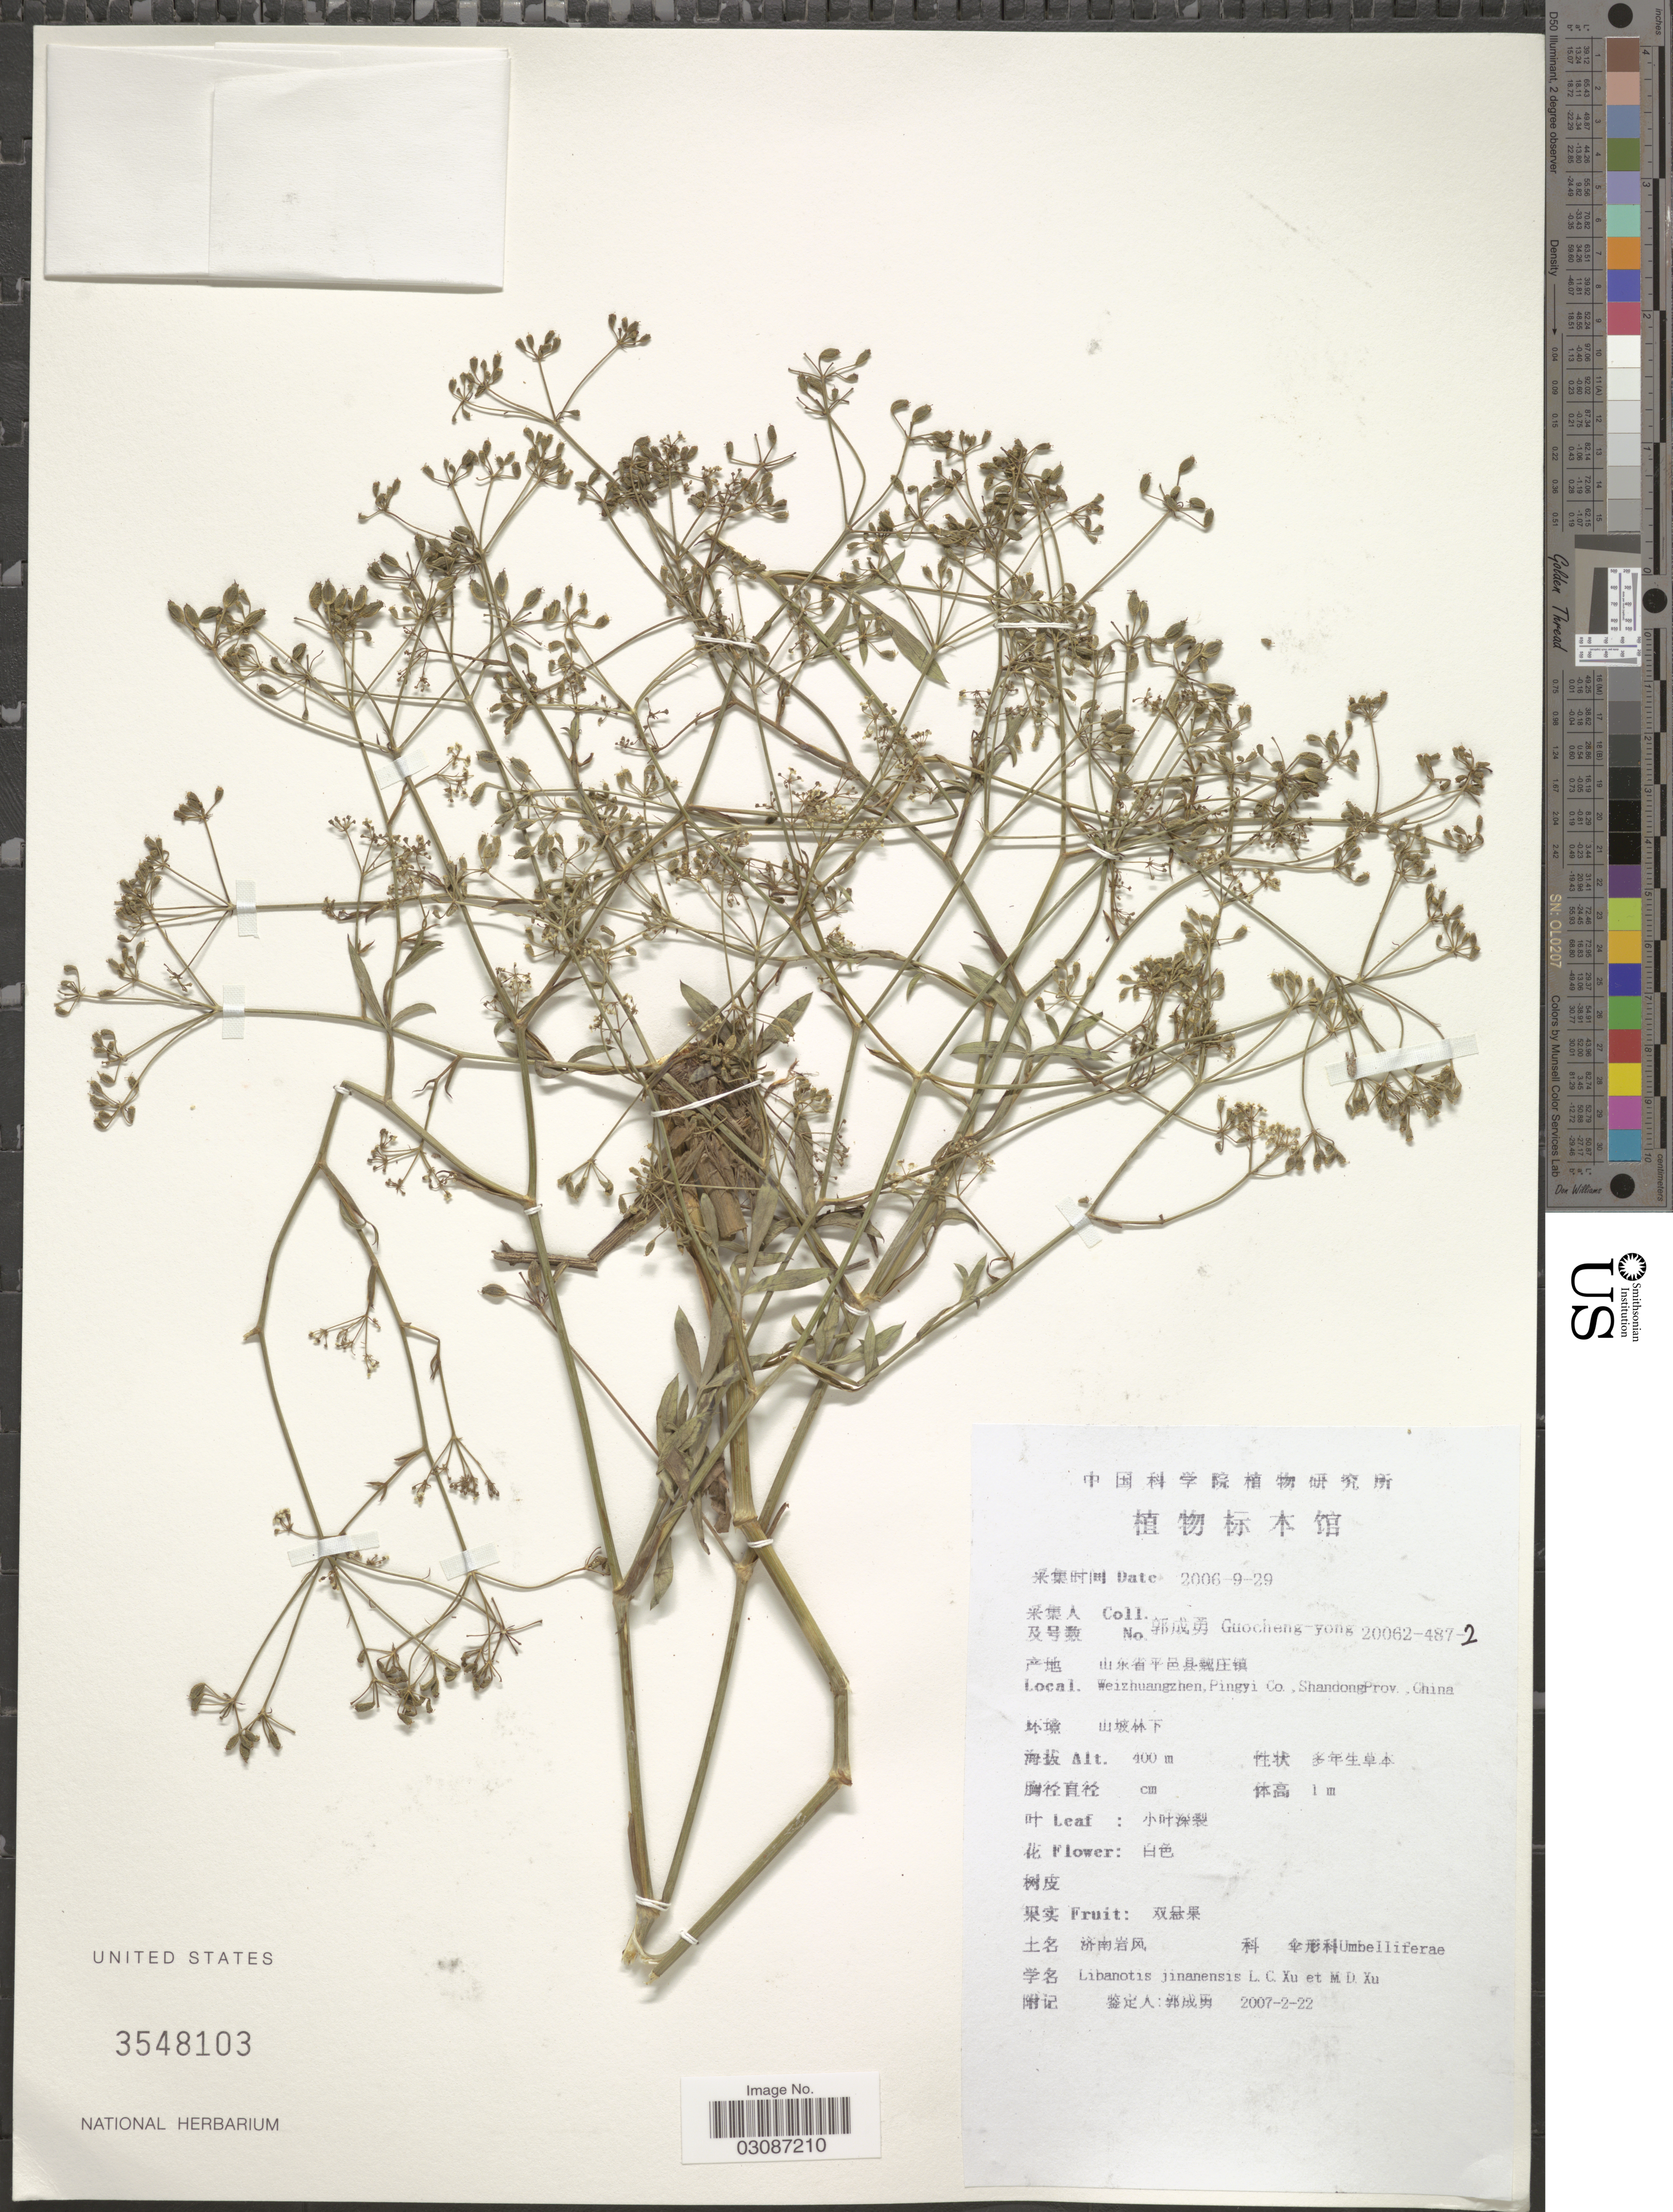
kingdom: Plantae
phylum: Tracheophyta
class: Magnoliopsida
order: Apiales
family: Apiaceae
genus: Libanotis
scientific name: Libanotis jinanensis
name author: L.C. Xu & M.D. Xu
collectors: Guo cheng-yong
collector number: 20062-487-2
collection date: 2006-09-29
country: China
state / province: Shandong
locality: Weizhuangzhen, Pingyi Co.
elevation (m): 400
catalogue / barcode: US 3548103